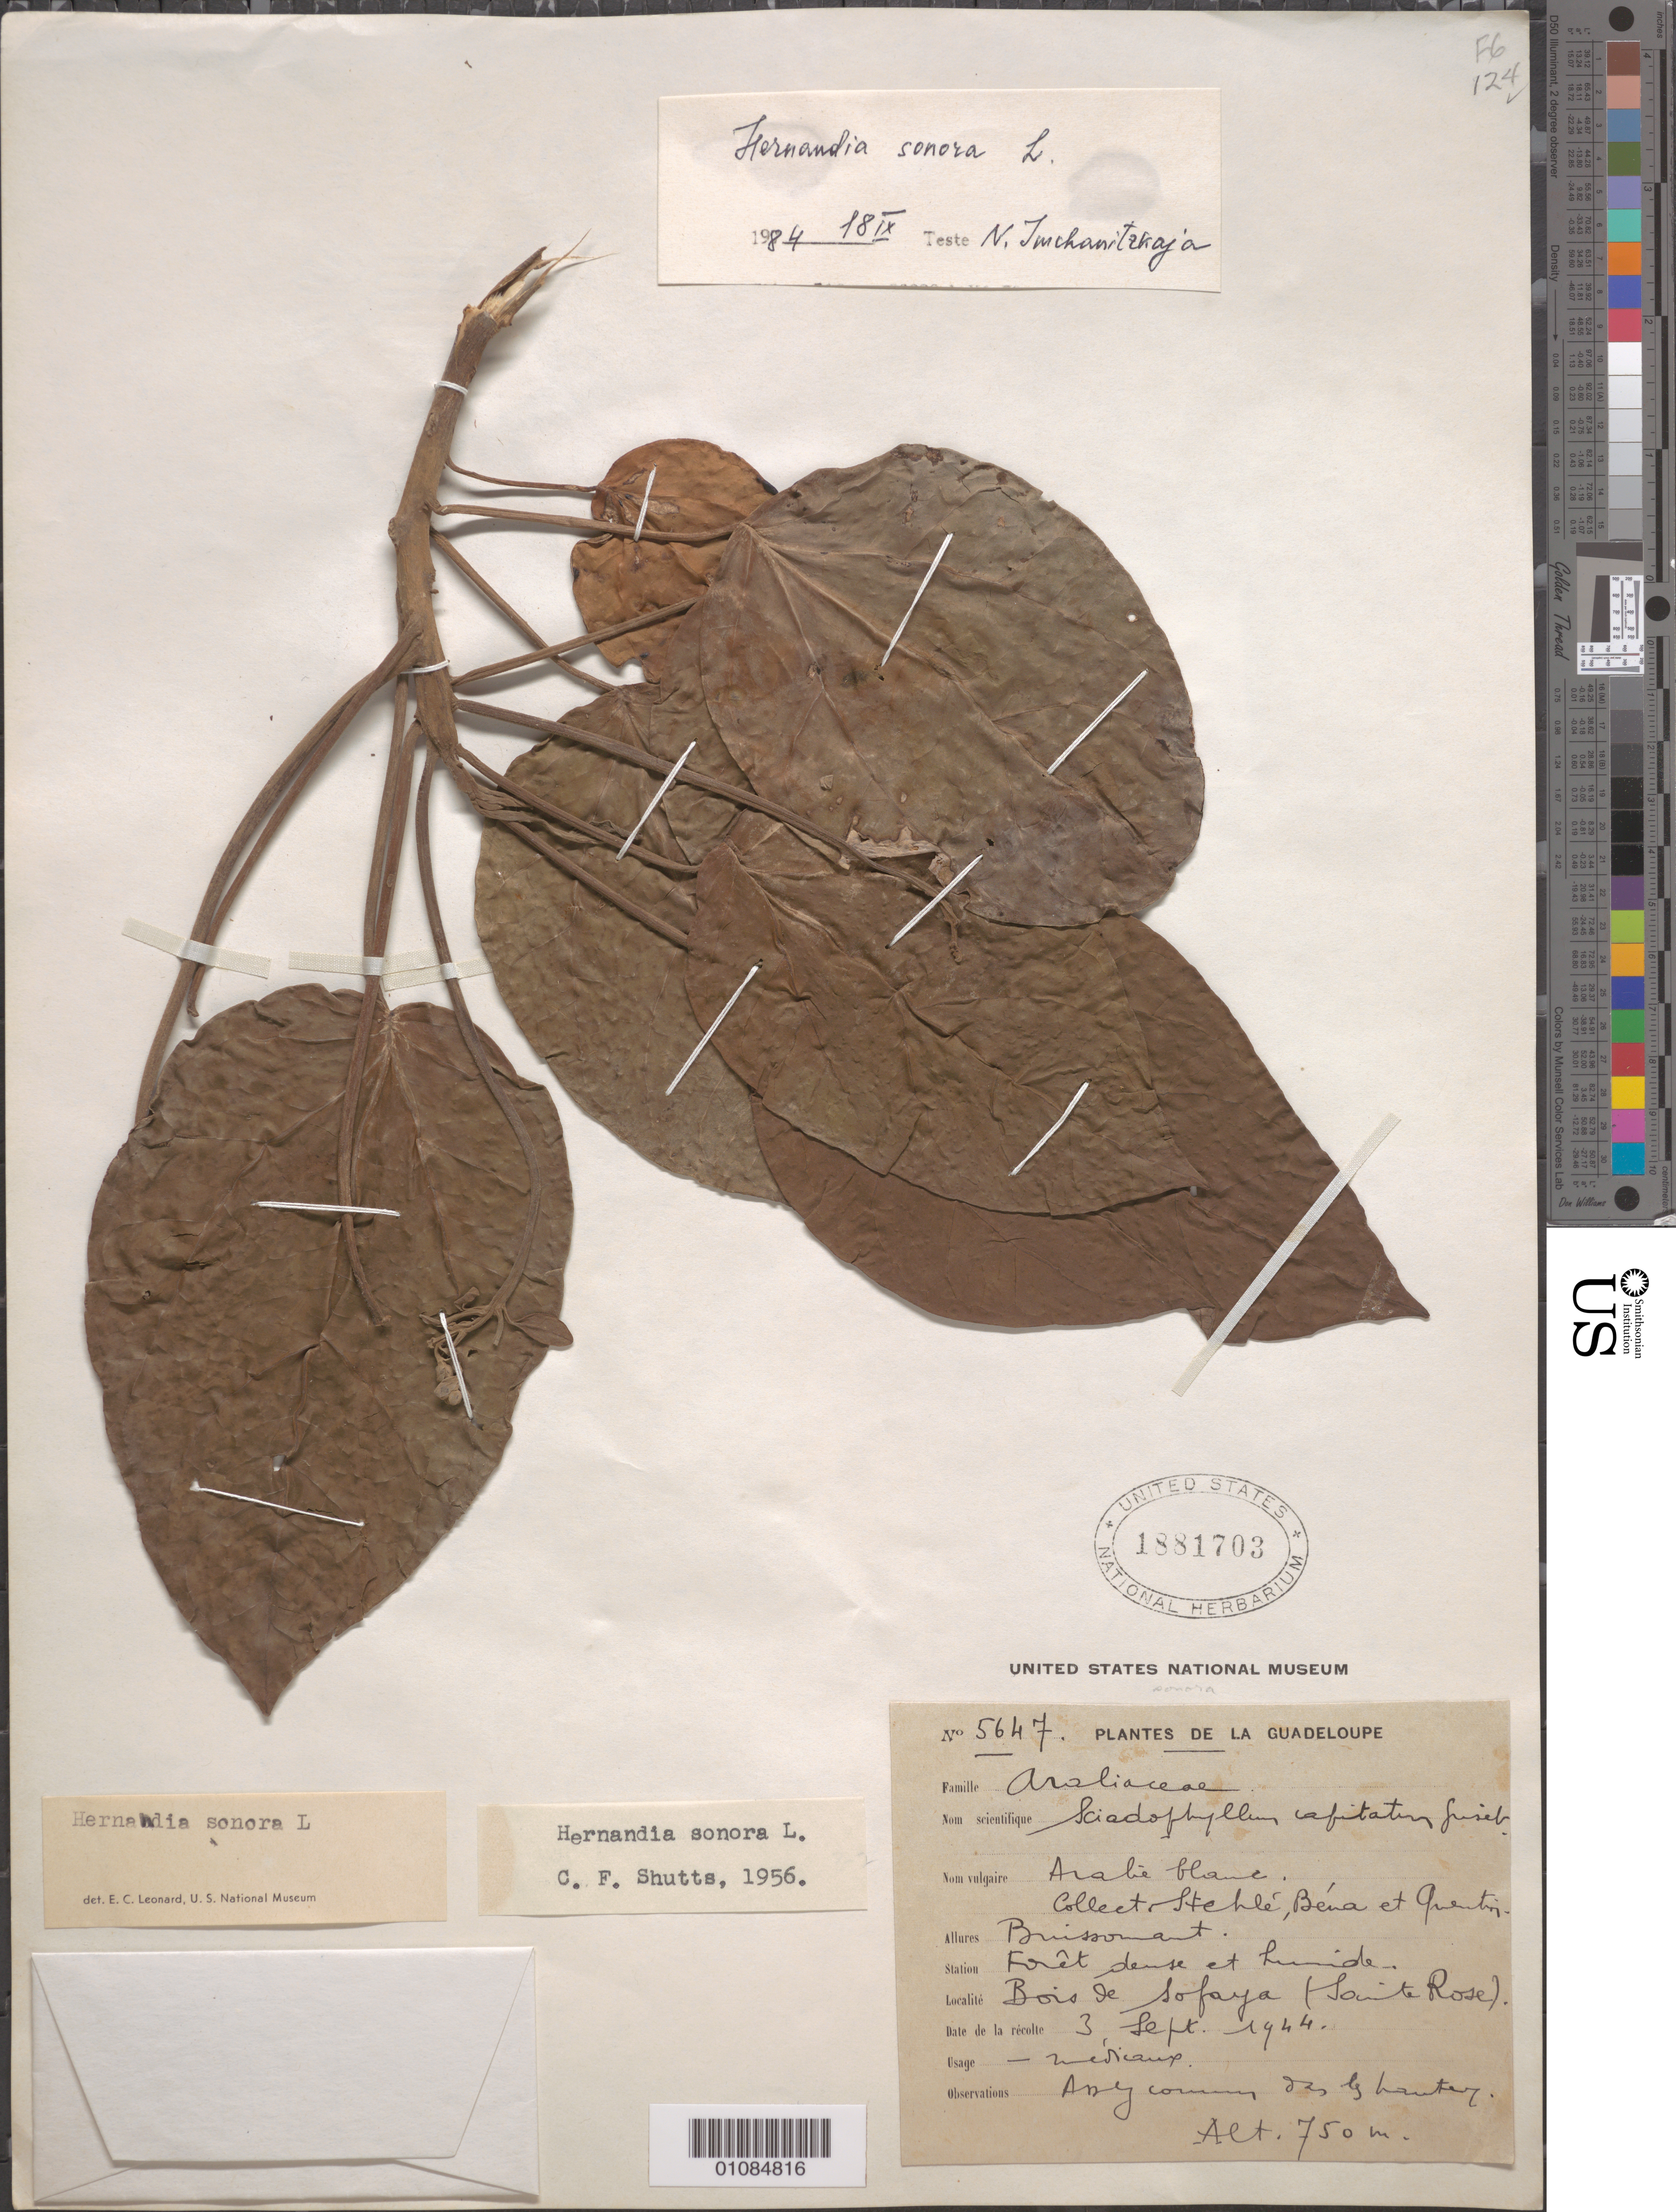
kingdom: Plantae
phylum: Tracheophyta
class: Magnoliopsida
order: Laurales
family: Hernandiaceae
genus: Hernandia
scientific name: Hernandia sonora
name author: L.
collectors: H. Stehlé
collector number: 5647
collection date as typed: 03 Feb 1944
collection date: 1944-02-03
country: Guadeloupe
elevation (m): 750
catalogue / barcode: US 1881703